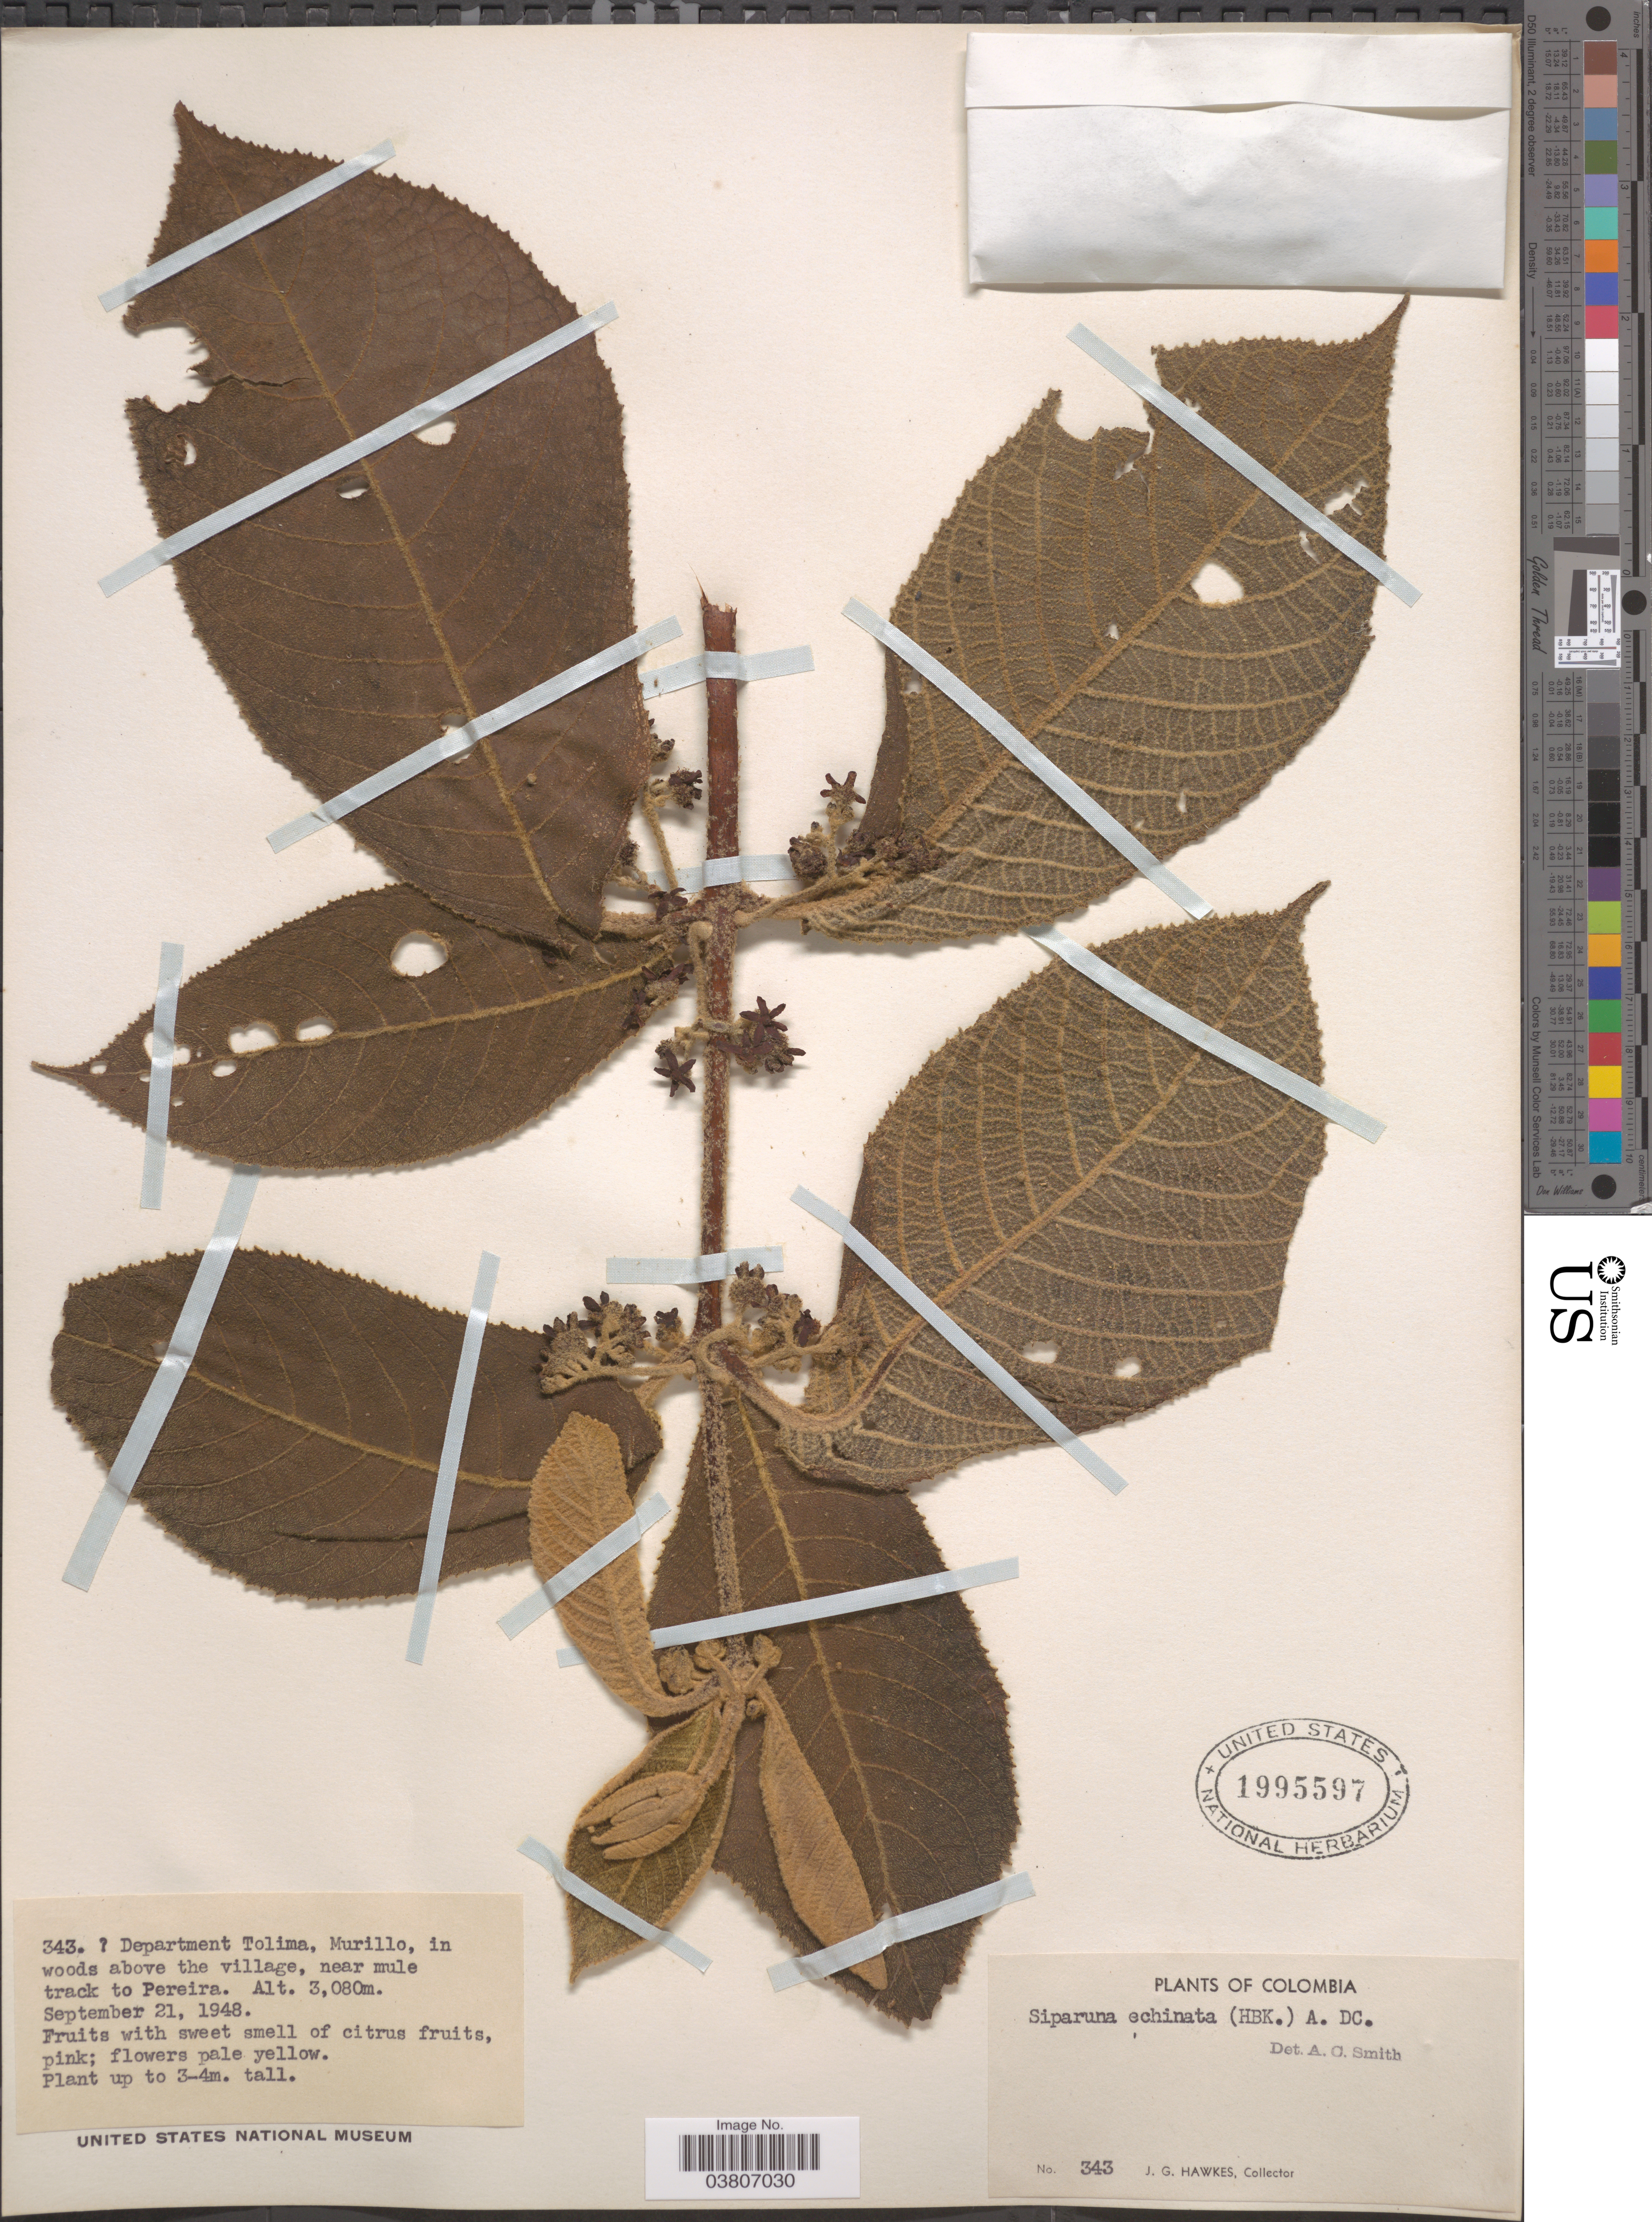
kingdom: Plantae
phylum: Tracheophyta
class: Magnoliopsida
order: Laurales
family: Siparunaceae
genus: Siparuna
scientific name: Siparuna echinata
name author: (Kunth) A. DC.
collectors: J. Hawkes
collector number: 343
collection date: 1948-09-21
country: Colombia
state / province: Tolima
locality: Department Tolima, Murillo in woods above the village, near mule track to Pereira.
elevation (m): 3080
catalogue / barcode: US 1995597